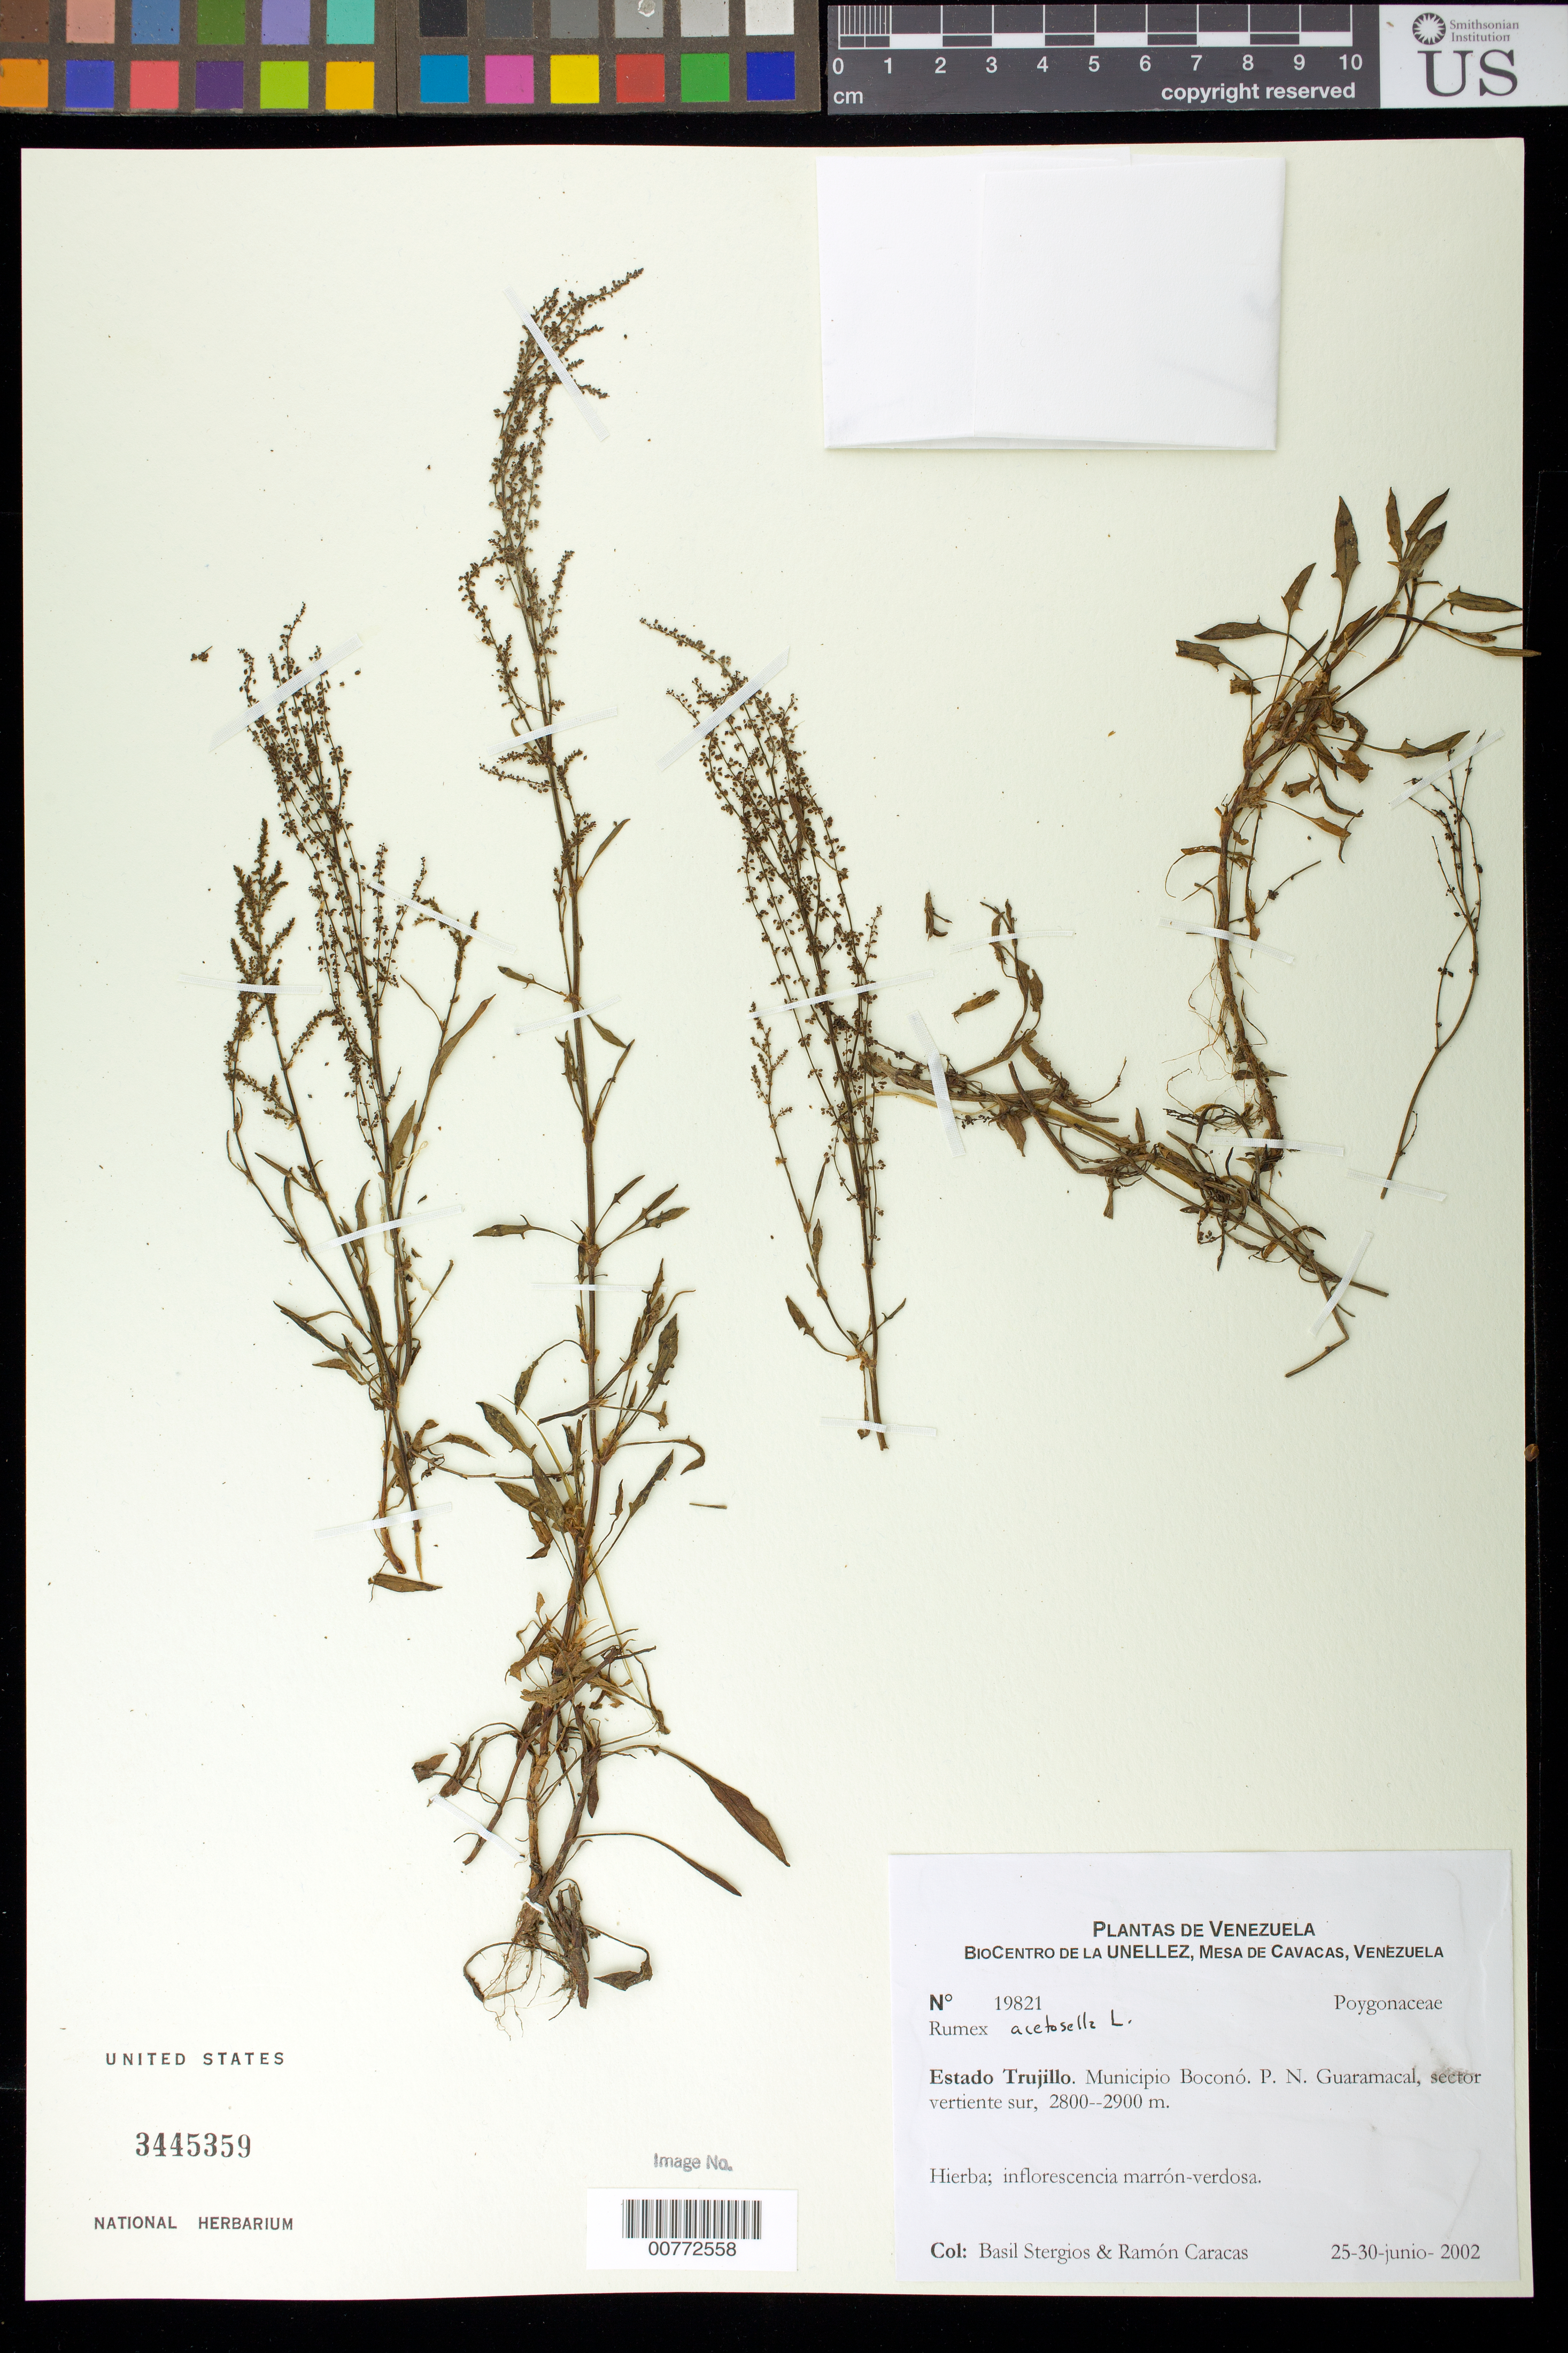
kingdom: Plantae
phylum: Tracheophyta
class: Magnoliopsida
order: Caryophyllales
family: Polygonaceae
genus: Rumex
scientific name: Rumex acetosella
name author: L.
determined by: Dorr, L. J., (BOT), Smithsonian Institution - National Museum of Natural History (UNITED STATES)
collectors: B. G. Stergios & R. Caracas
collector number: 19821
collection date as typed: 25 Jun 2002 to 30 Jun 2002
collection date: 2002-06-25/2002-06-30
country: Venezuela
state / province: Trujillo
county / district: Boconó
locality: Parque Nacional Guaramacal, vertiente sur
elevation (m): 2800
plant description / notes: PORT, US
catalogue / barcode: US 3445359